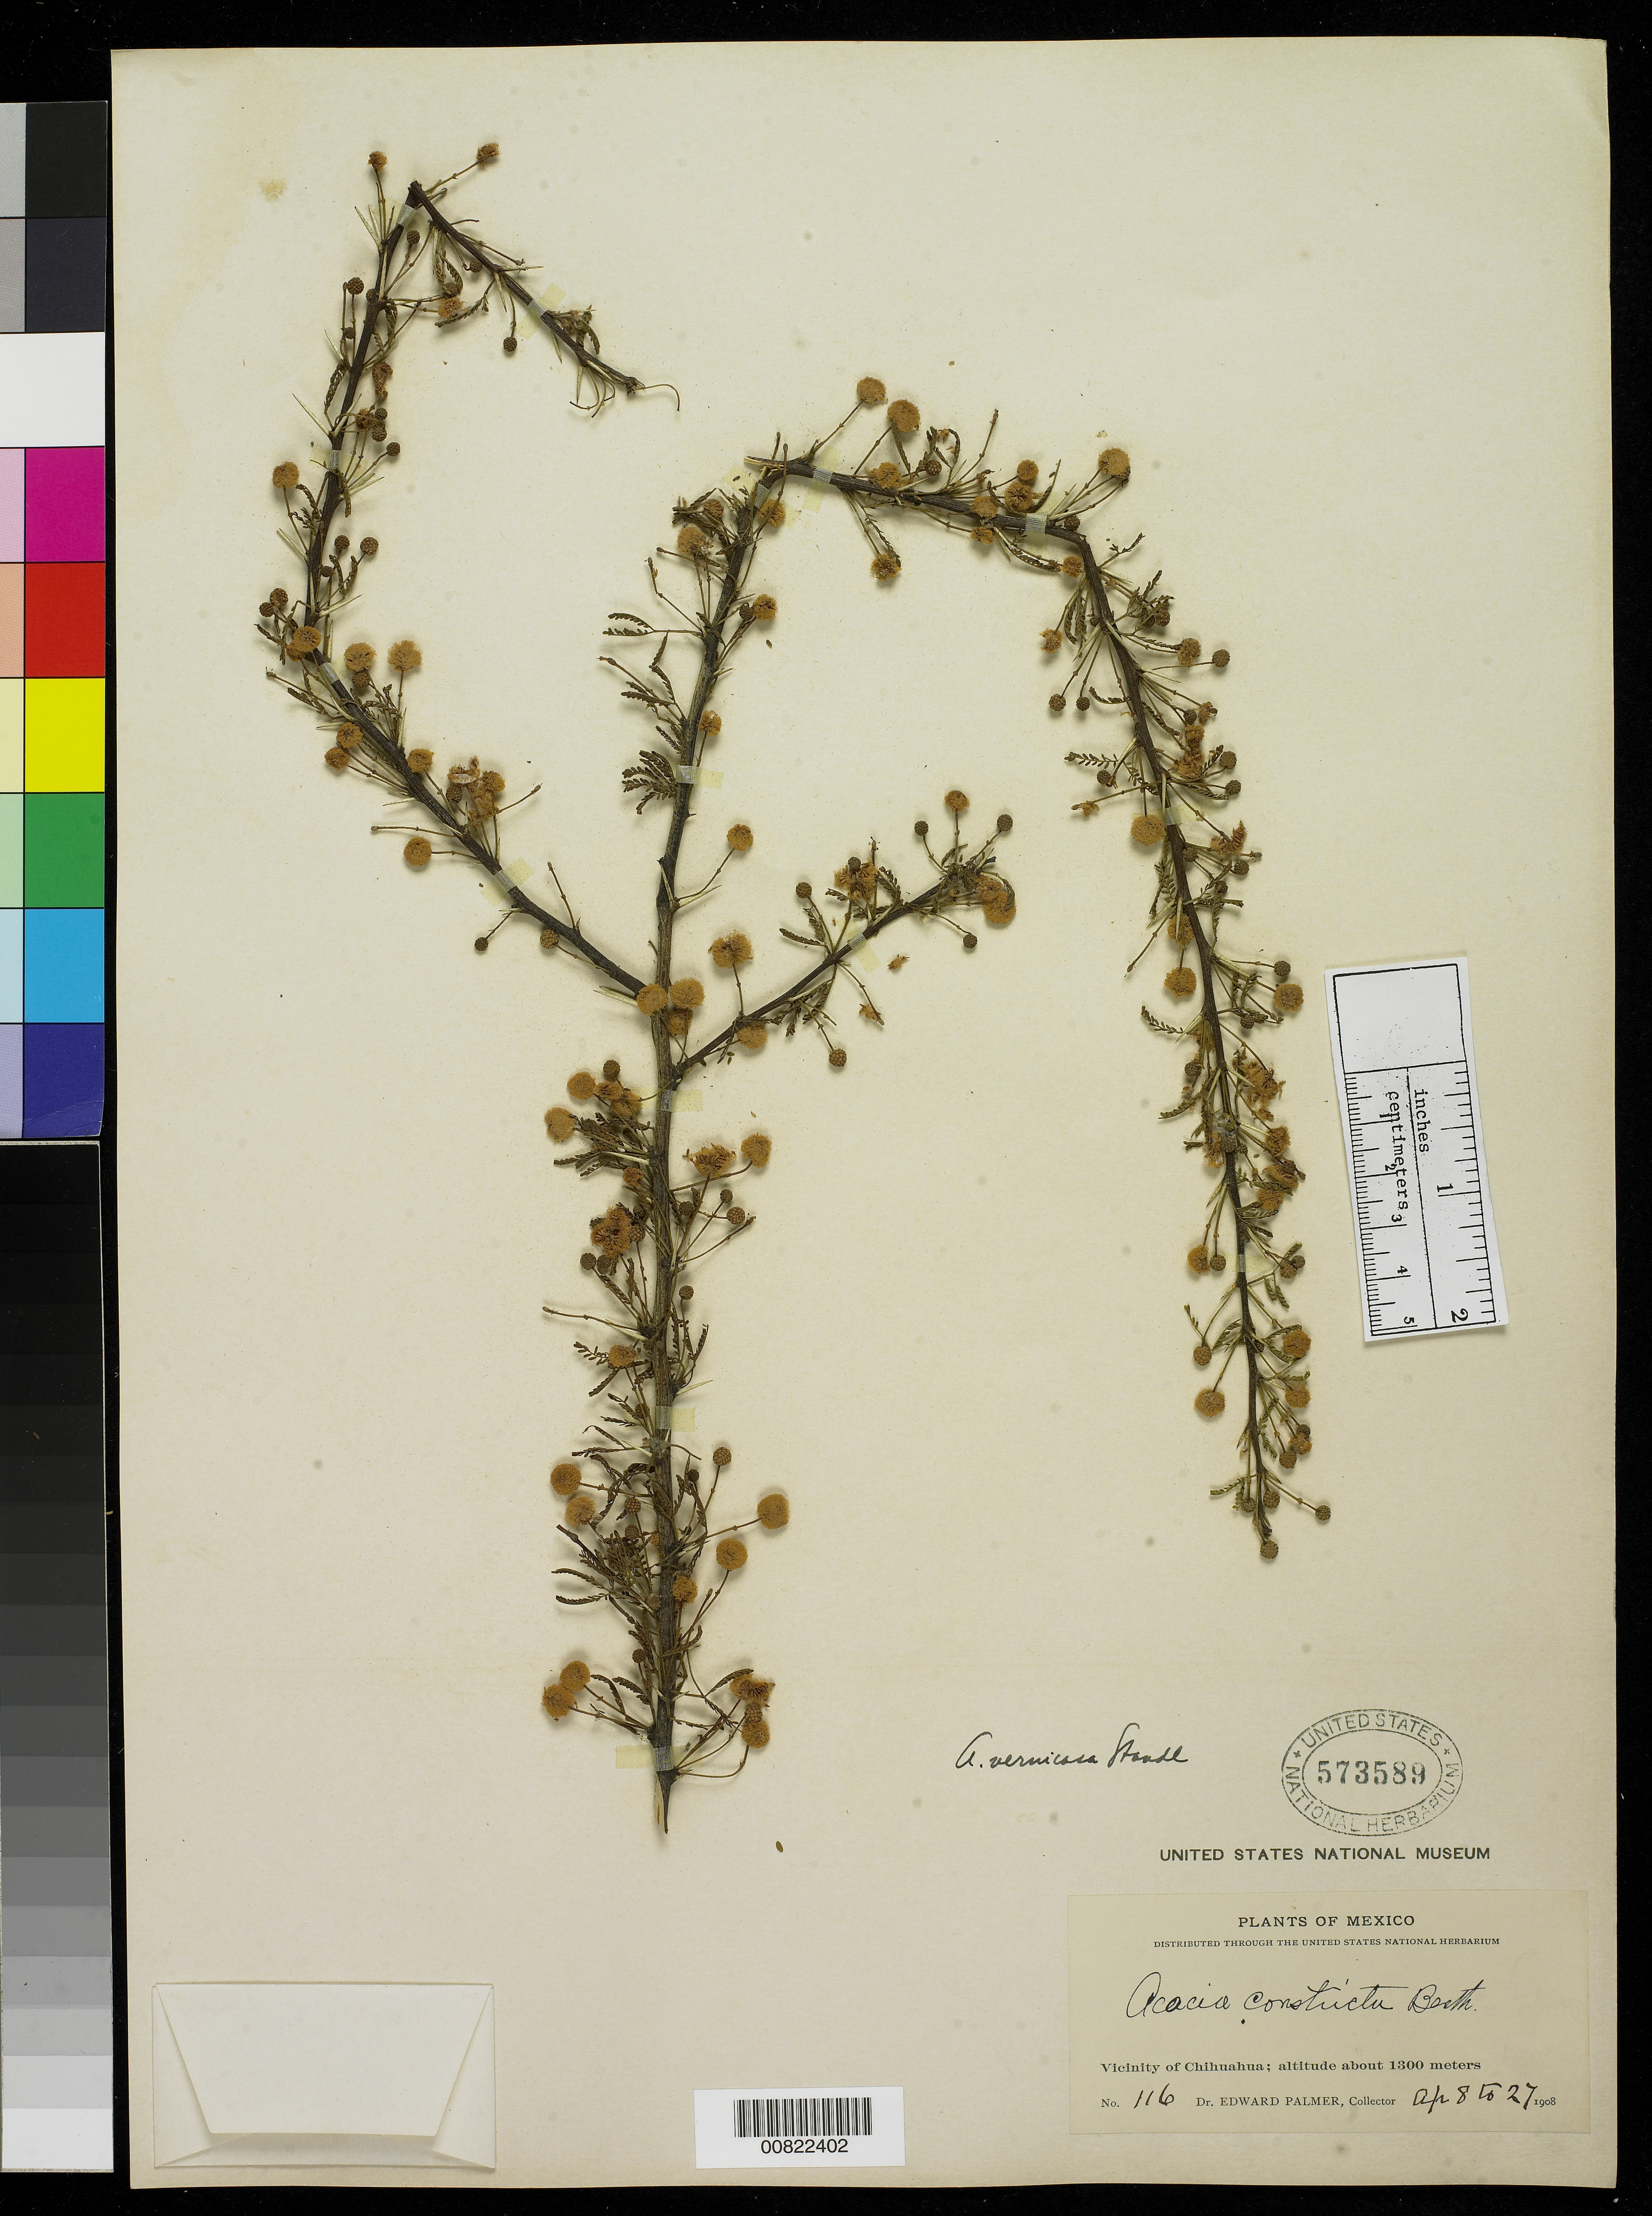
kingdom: Plantae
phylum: Tracheophyta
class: Magnoliopsida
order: Fabales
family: Fabaceae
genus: Vachellia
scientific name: Vachellia vernicosa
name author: (Britton & Rose) Seigler & Ebinger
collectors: E. Palmer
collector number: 116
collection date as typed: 08 Apr 1908 to 27 Apr 1908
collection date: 1908-04-08/1908-04-27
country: Mexico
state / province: Chihuahua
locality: Vicinity of Chihuahua.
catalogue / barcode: US 573589